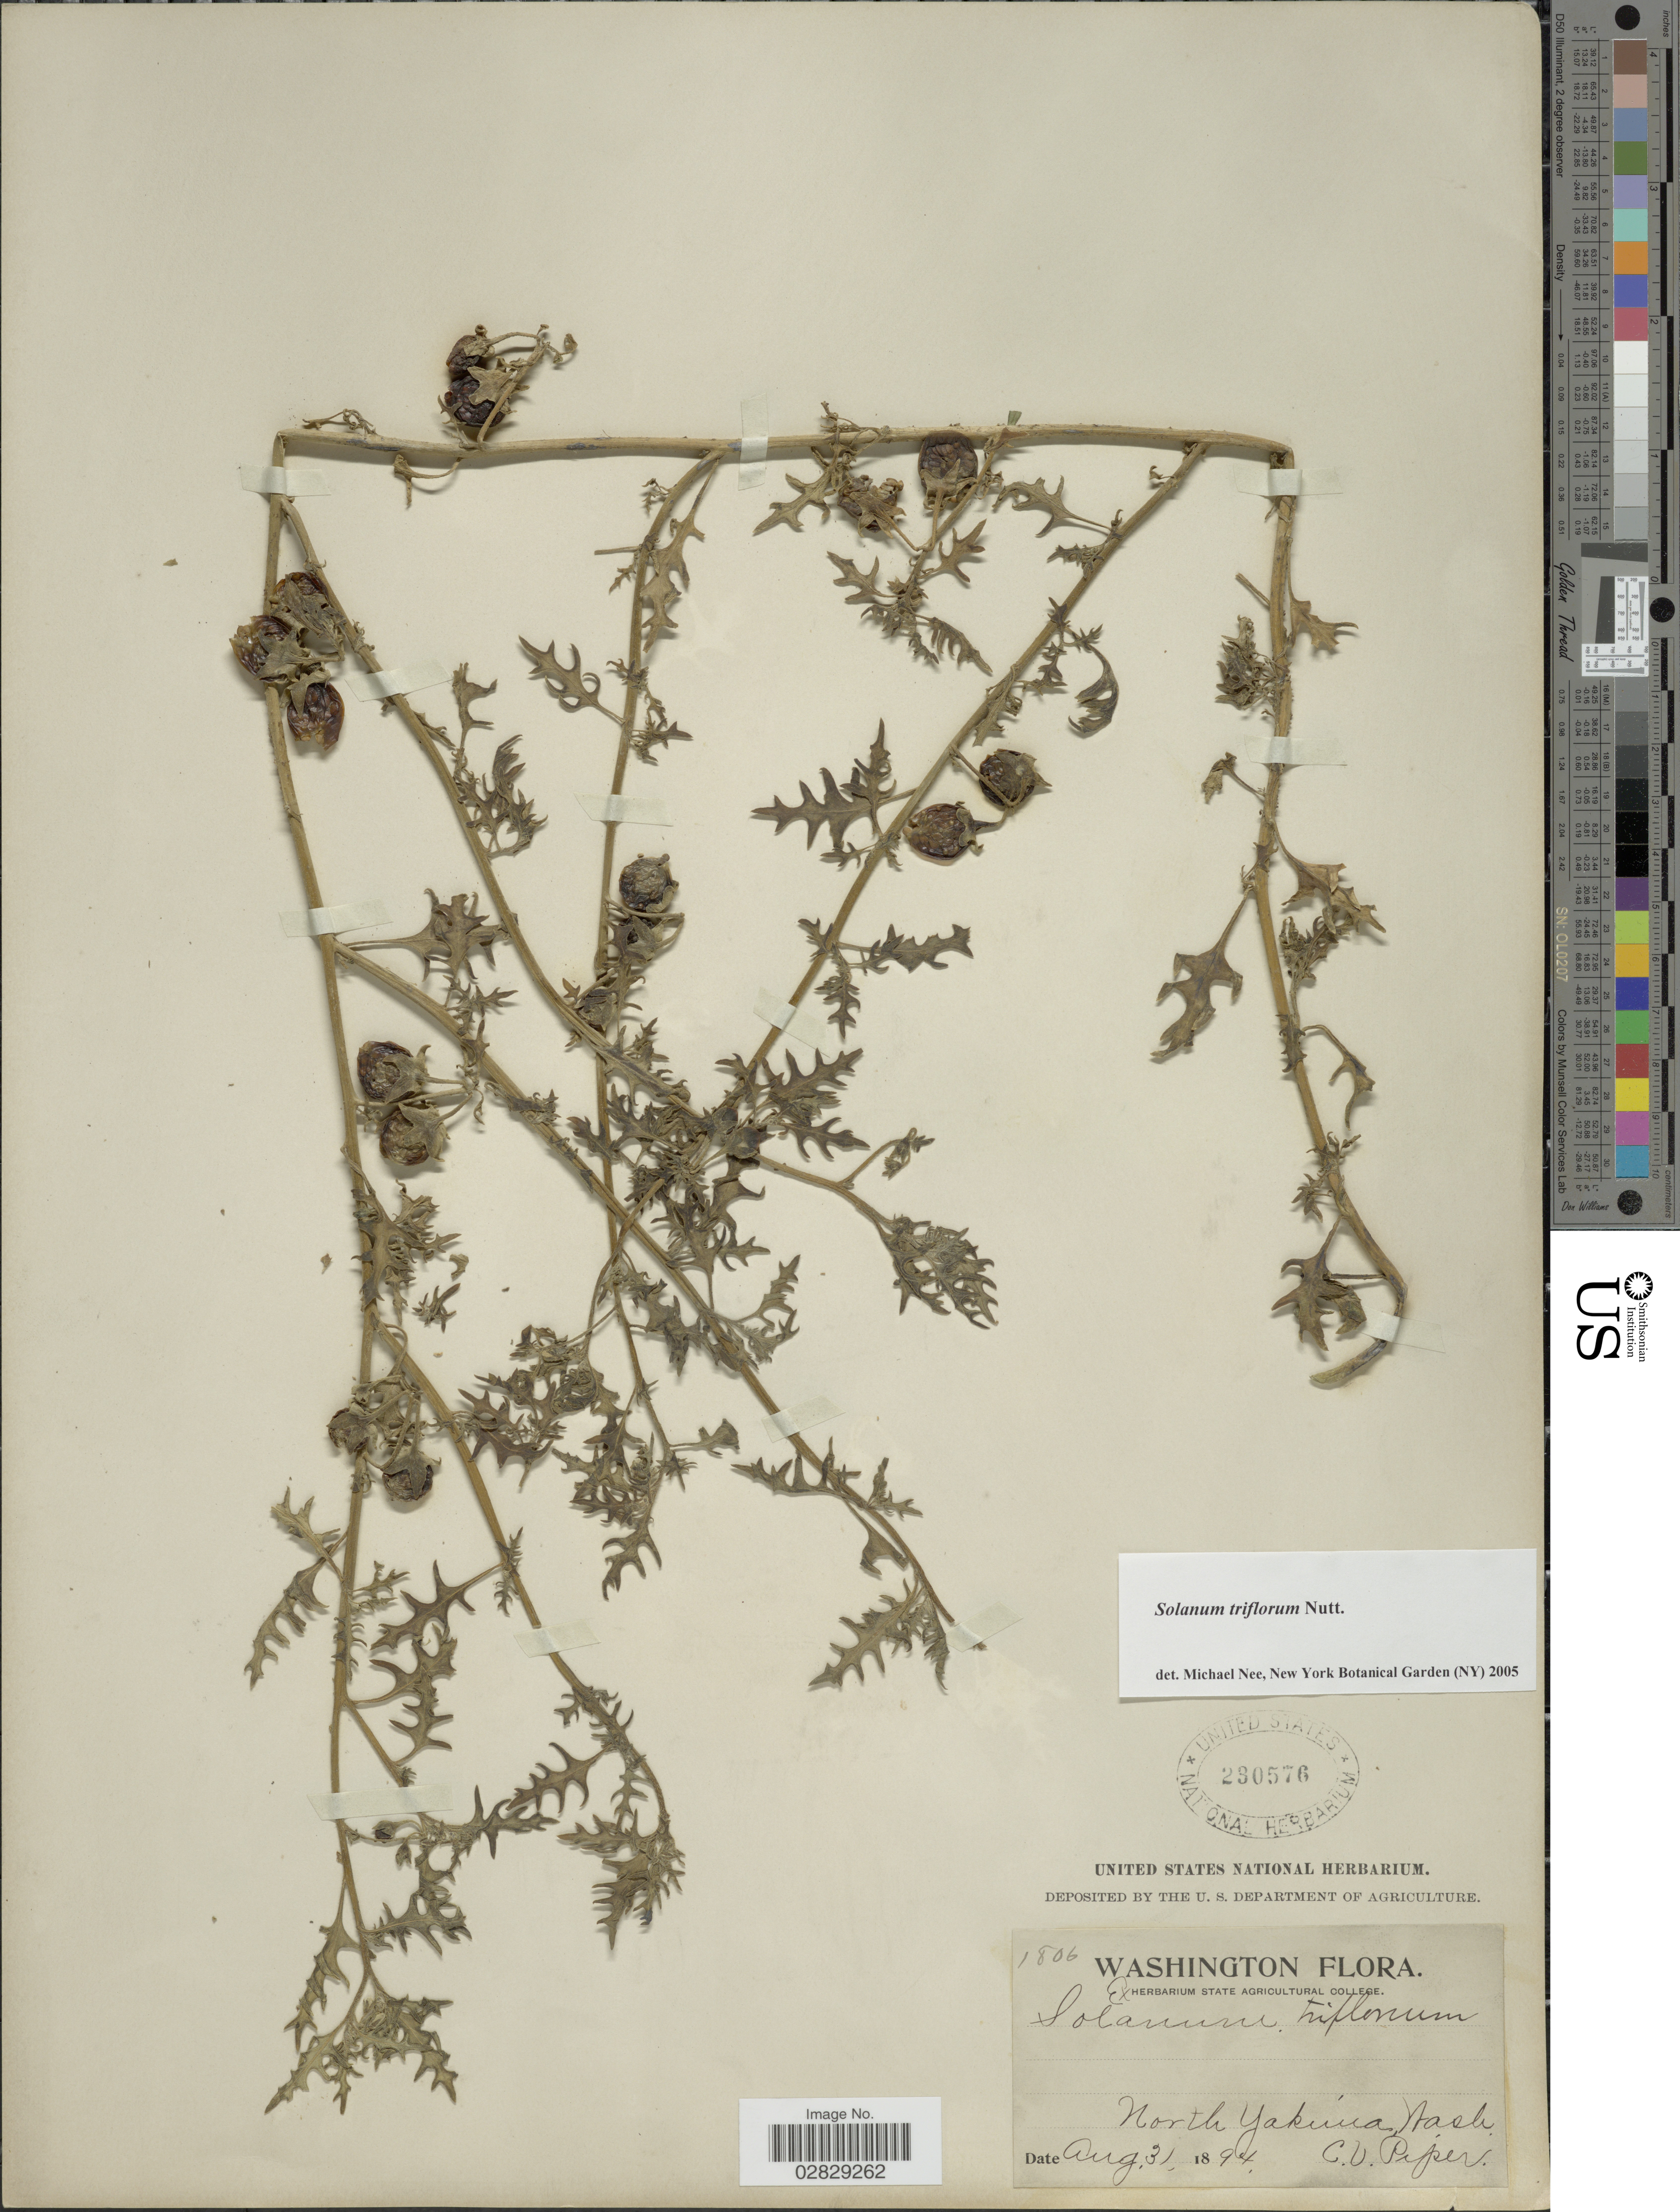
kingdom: Plantae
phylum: Tracheophyta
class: Magnoliopsida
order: Solanales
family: Solanaceae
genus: Solanum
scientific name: Solanum triflorum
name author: Nutt.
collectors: C. V. Piper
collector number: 1806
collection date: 1894-08-31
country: United States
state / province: Washington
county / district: Yakima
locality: North Yakima.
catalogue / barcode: US 230576